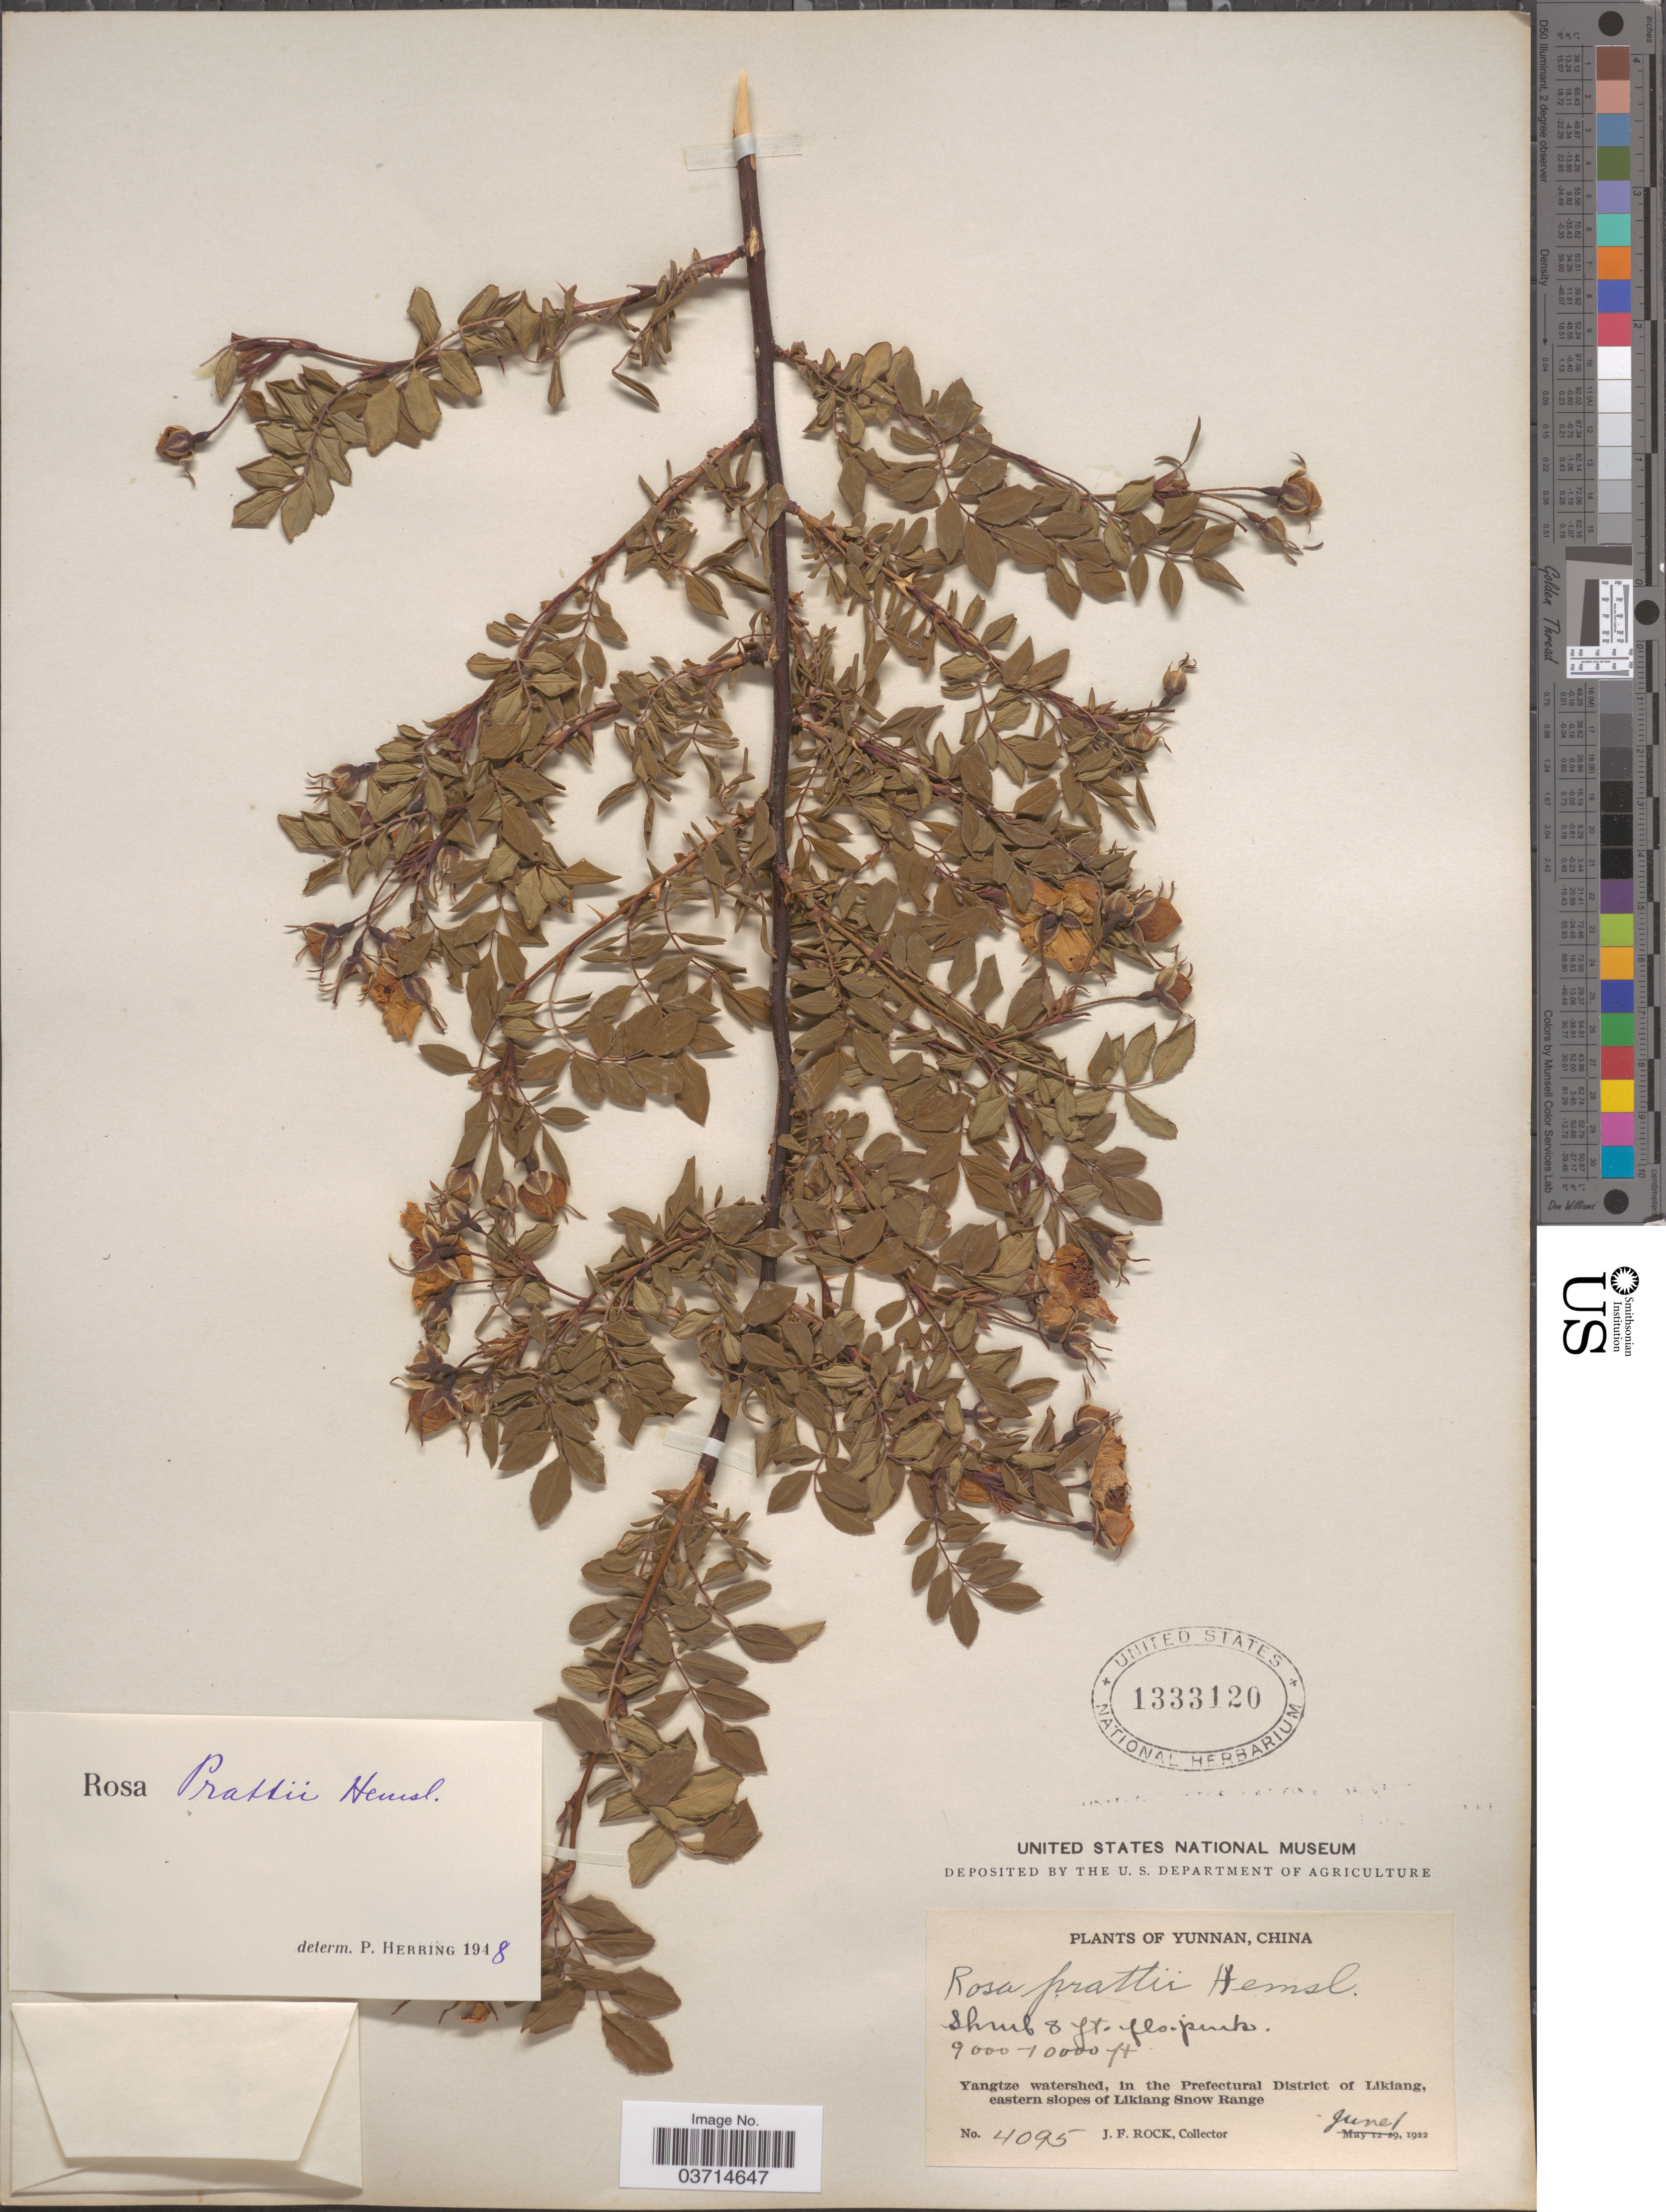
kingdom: Plantae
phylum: Tracheophyta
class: Magnoliopsida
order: Rosales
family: Rosaceae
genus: Rosa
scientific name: Rosa prattii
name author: Hemsl.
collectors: J. Rock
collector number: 4095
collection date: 1922-06-01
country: China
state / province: Yunnan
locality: Yangtze watershed, in the Prefectural District of Likiang, eastern slopes of Likiang Snow Range.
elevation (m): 2743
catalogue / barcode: US 1333120